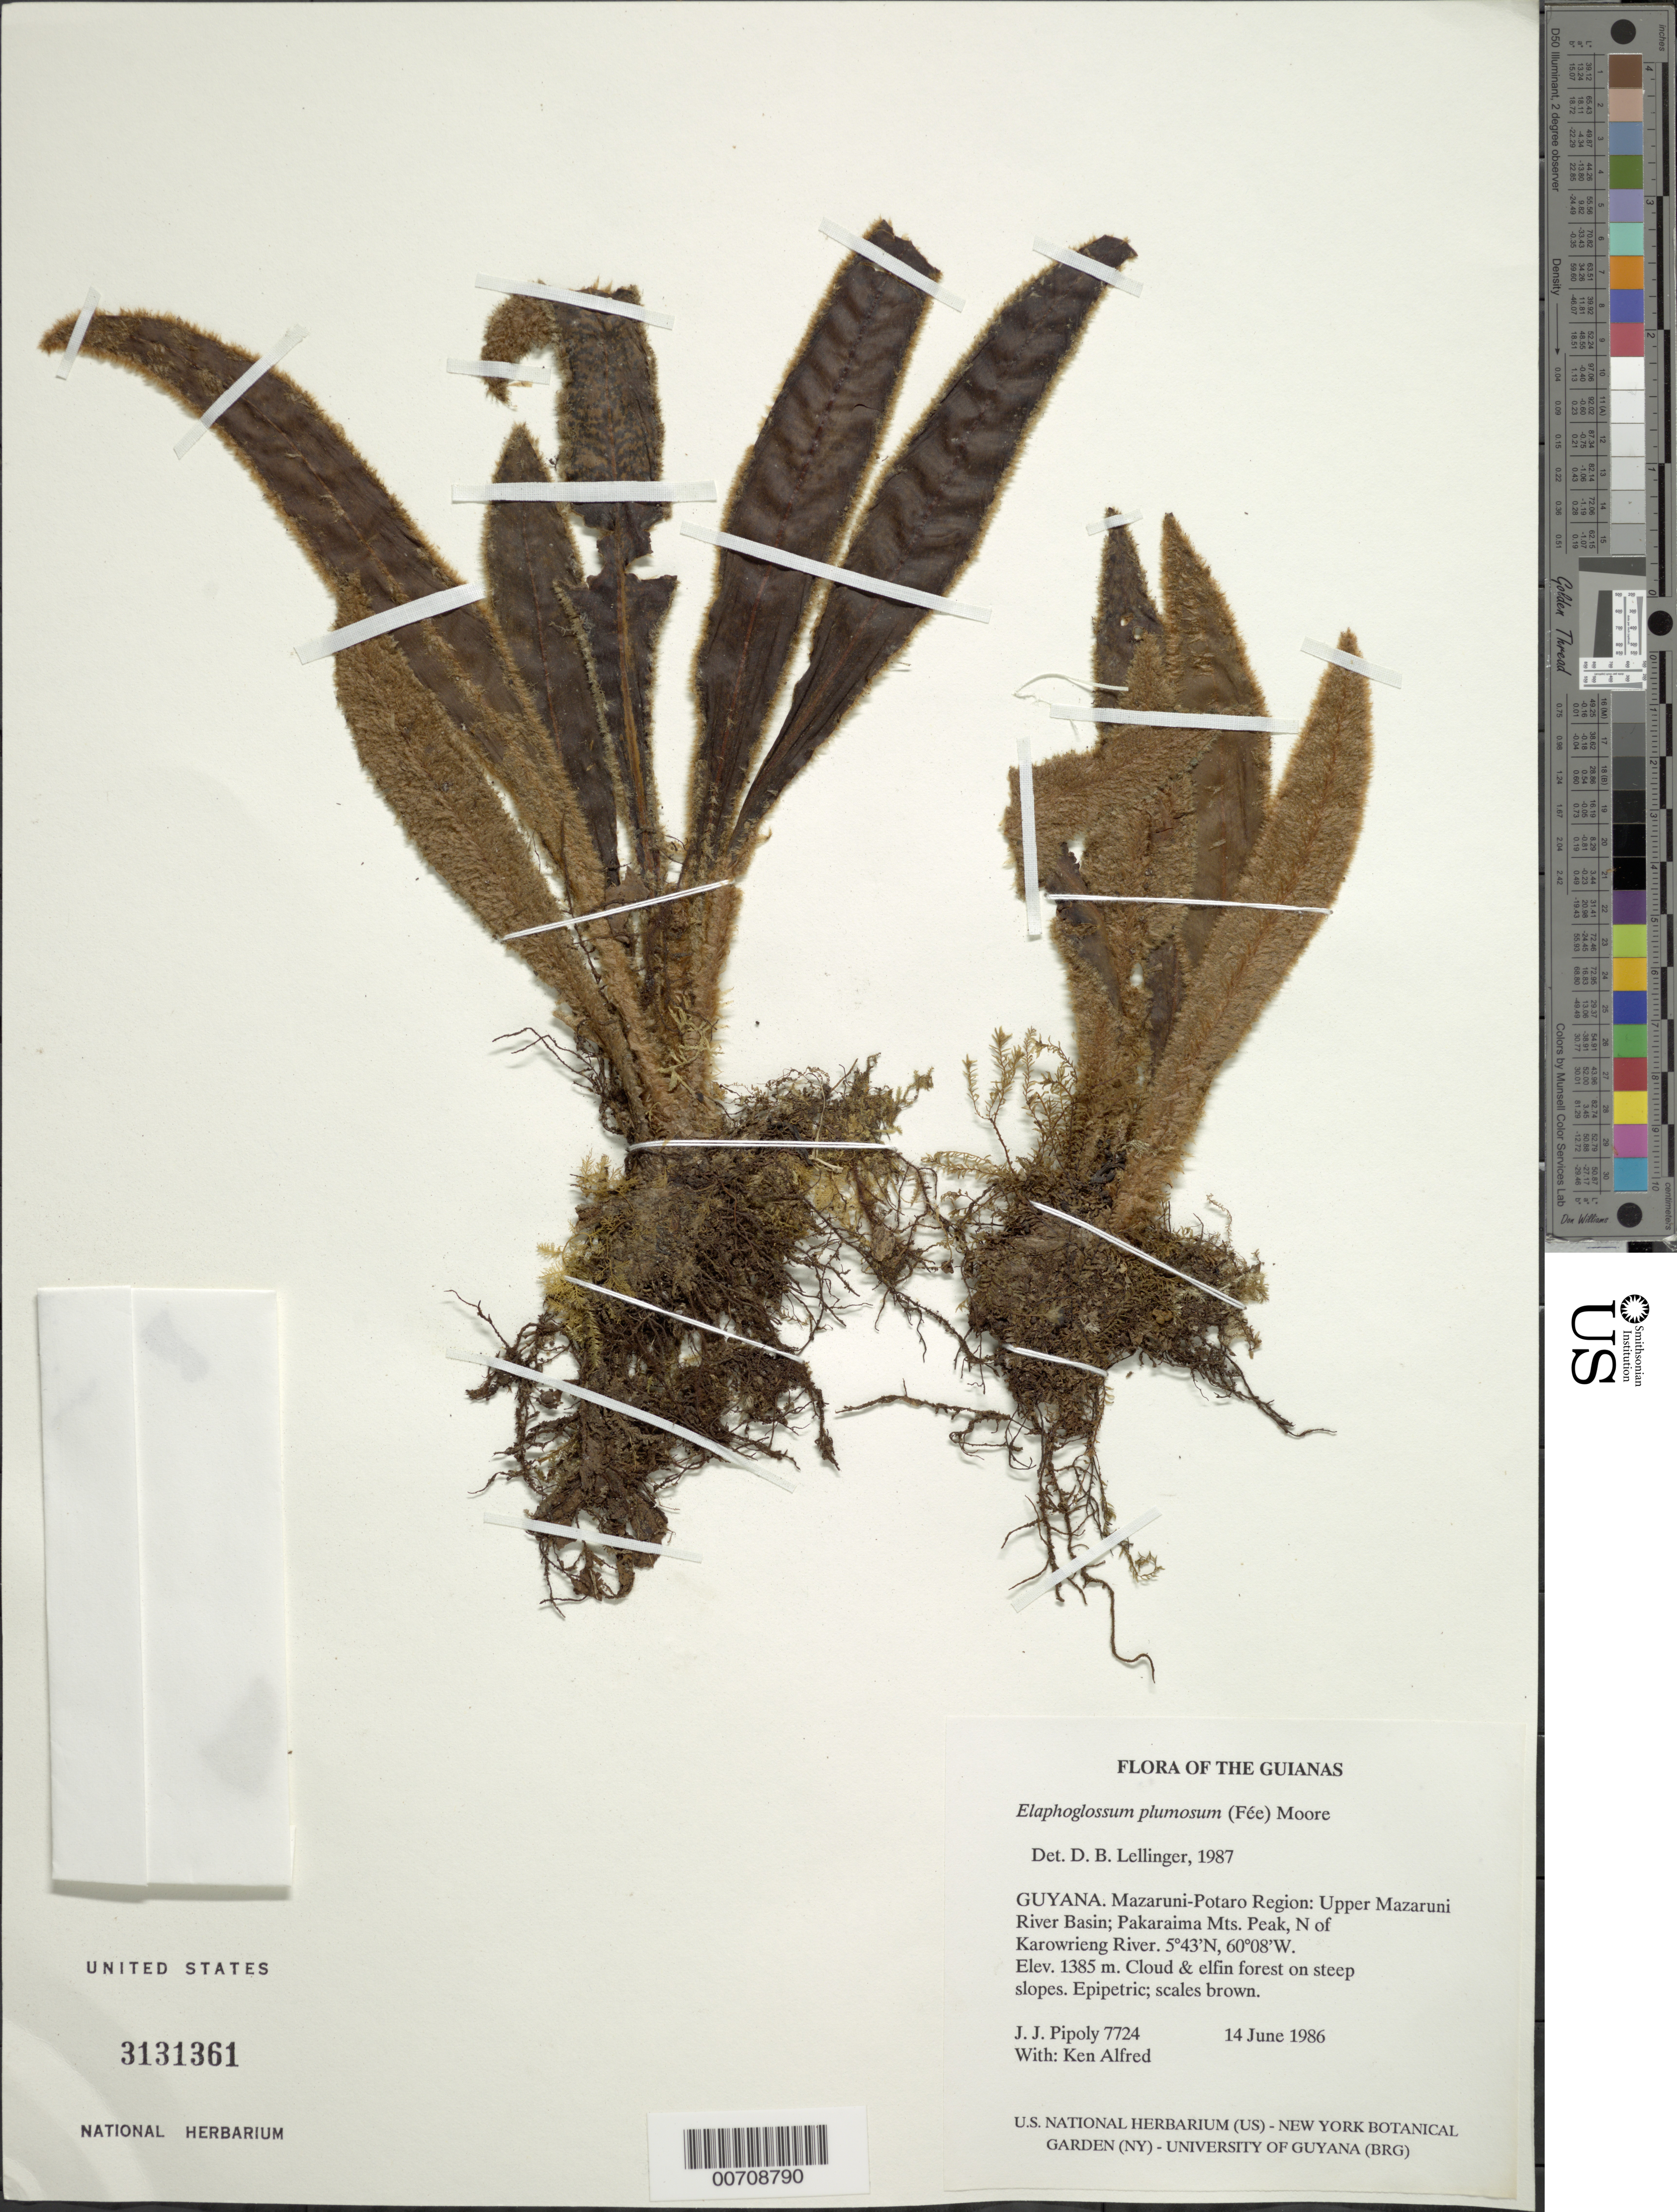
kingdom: Plantae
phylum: Tracheophyta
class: Polypodiopsida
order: Polypodiales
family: Dryopteridaceae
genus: Elaphoglossum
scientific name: Elaphoglossum plumosum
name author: (Fée) T. Moore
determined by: Lellinger, David B., (BOT), Smithsonian Institution - National Museum of Natural History (UNITED STATES)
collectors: J. J. Pipoly & K. Alfred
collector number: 7724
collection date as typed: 14 June 1986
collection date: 1986-06-14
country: Guyana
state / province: Cuyuni-Mazaruni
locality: Upper Mazaruni River Basin; Pakaraima Mts. Peak, N of Karowrieng River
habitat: Cloud & elfin forest on steep slopes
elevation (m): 1385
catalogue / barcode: US 3131361